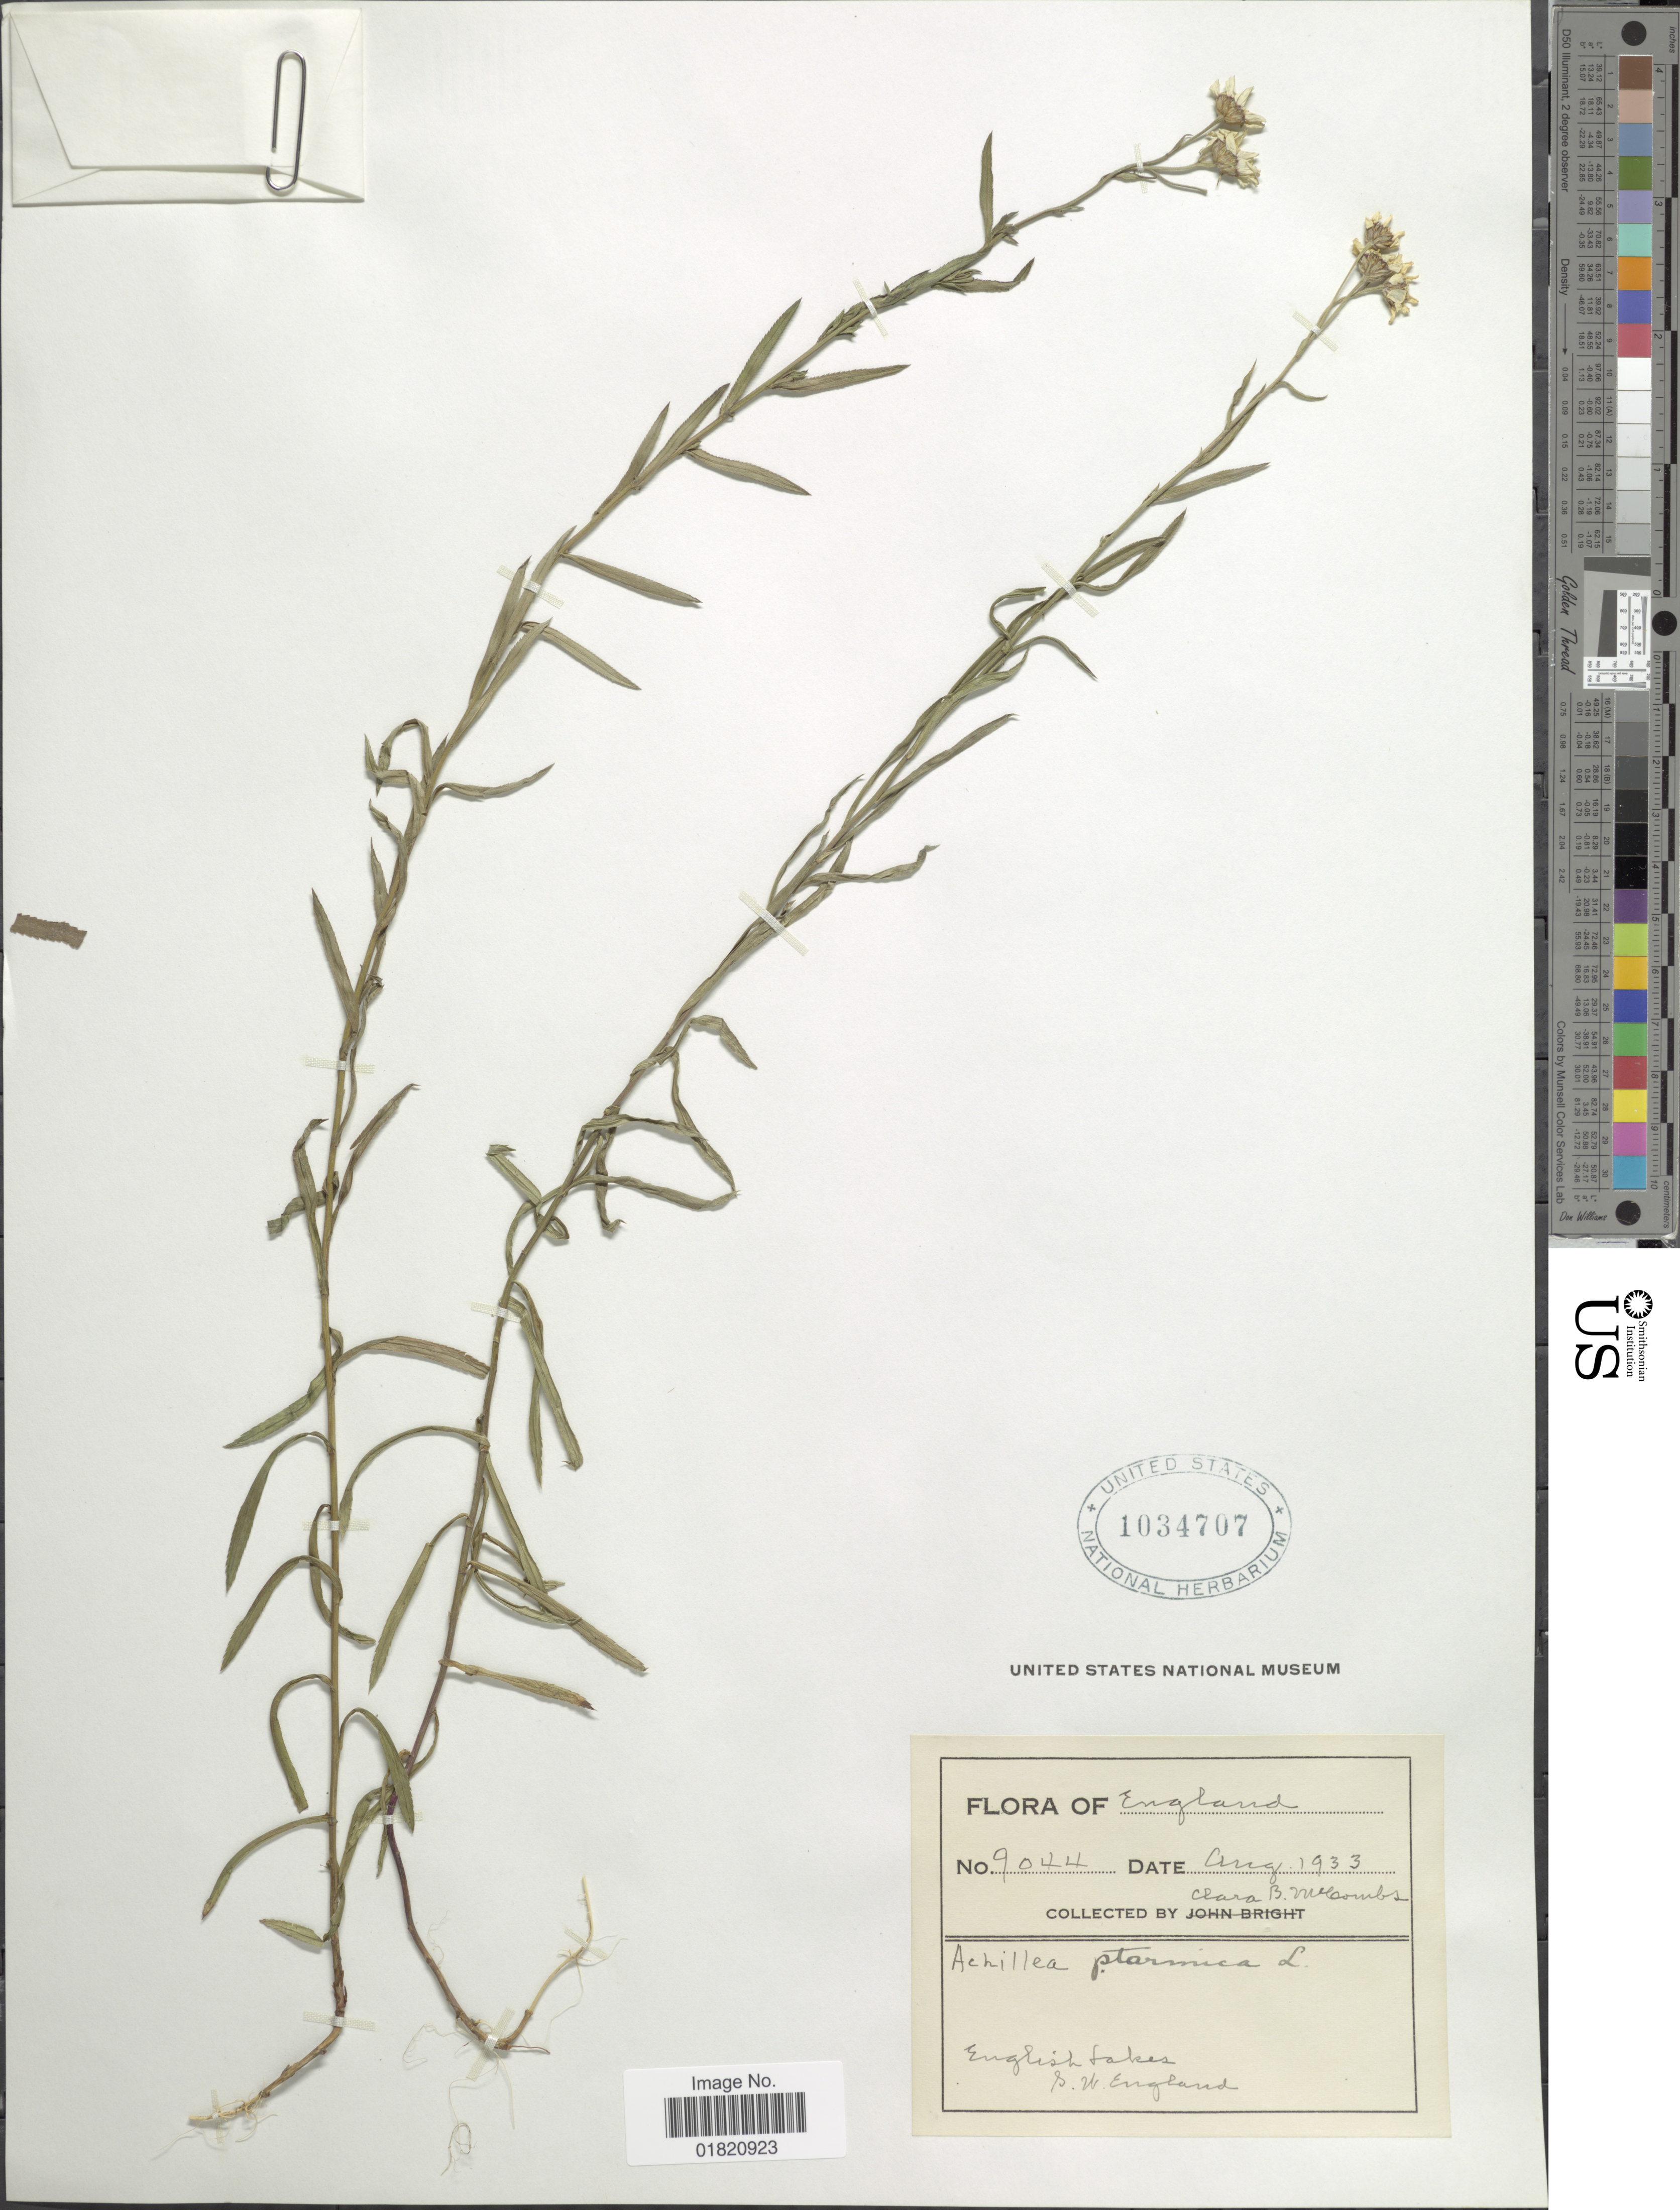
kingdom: Plantae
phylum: Tracheophyta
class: Magnoliopsida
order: Asterales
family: Asteraceae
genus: Achillea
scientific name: Achillea ptarmica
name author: L.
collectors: C. McCombs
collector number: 9044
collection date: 1933-08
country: United Kingdom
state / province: England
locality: English Lakes. S.W. England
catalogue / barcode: US 1034707